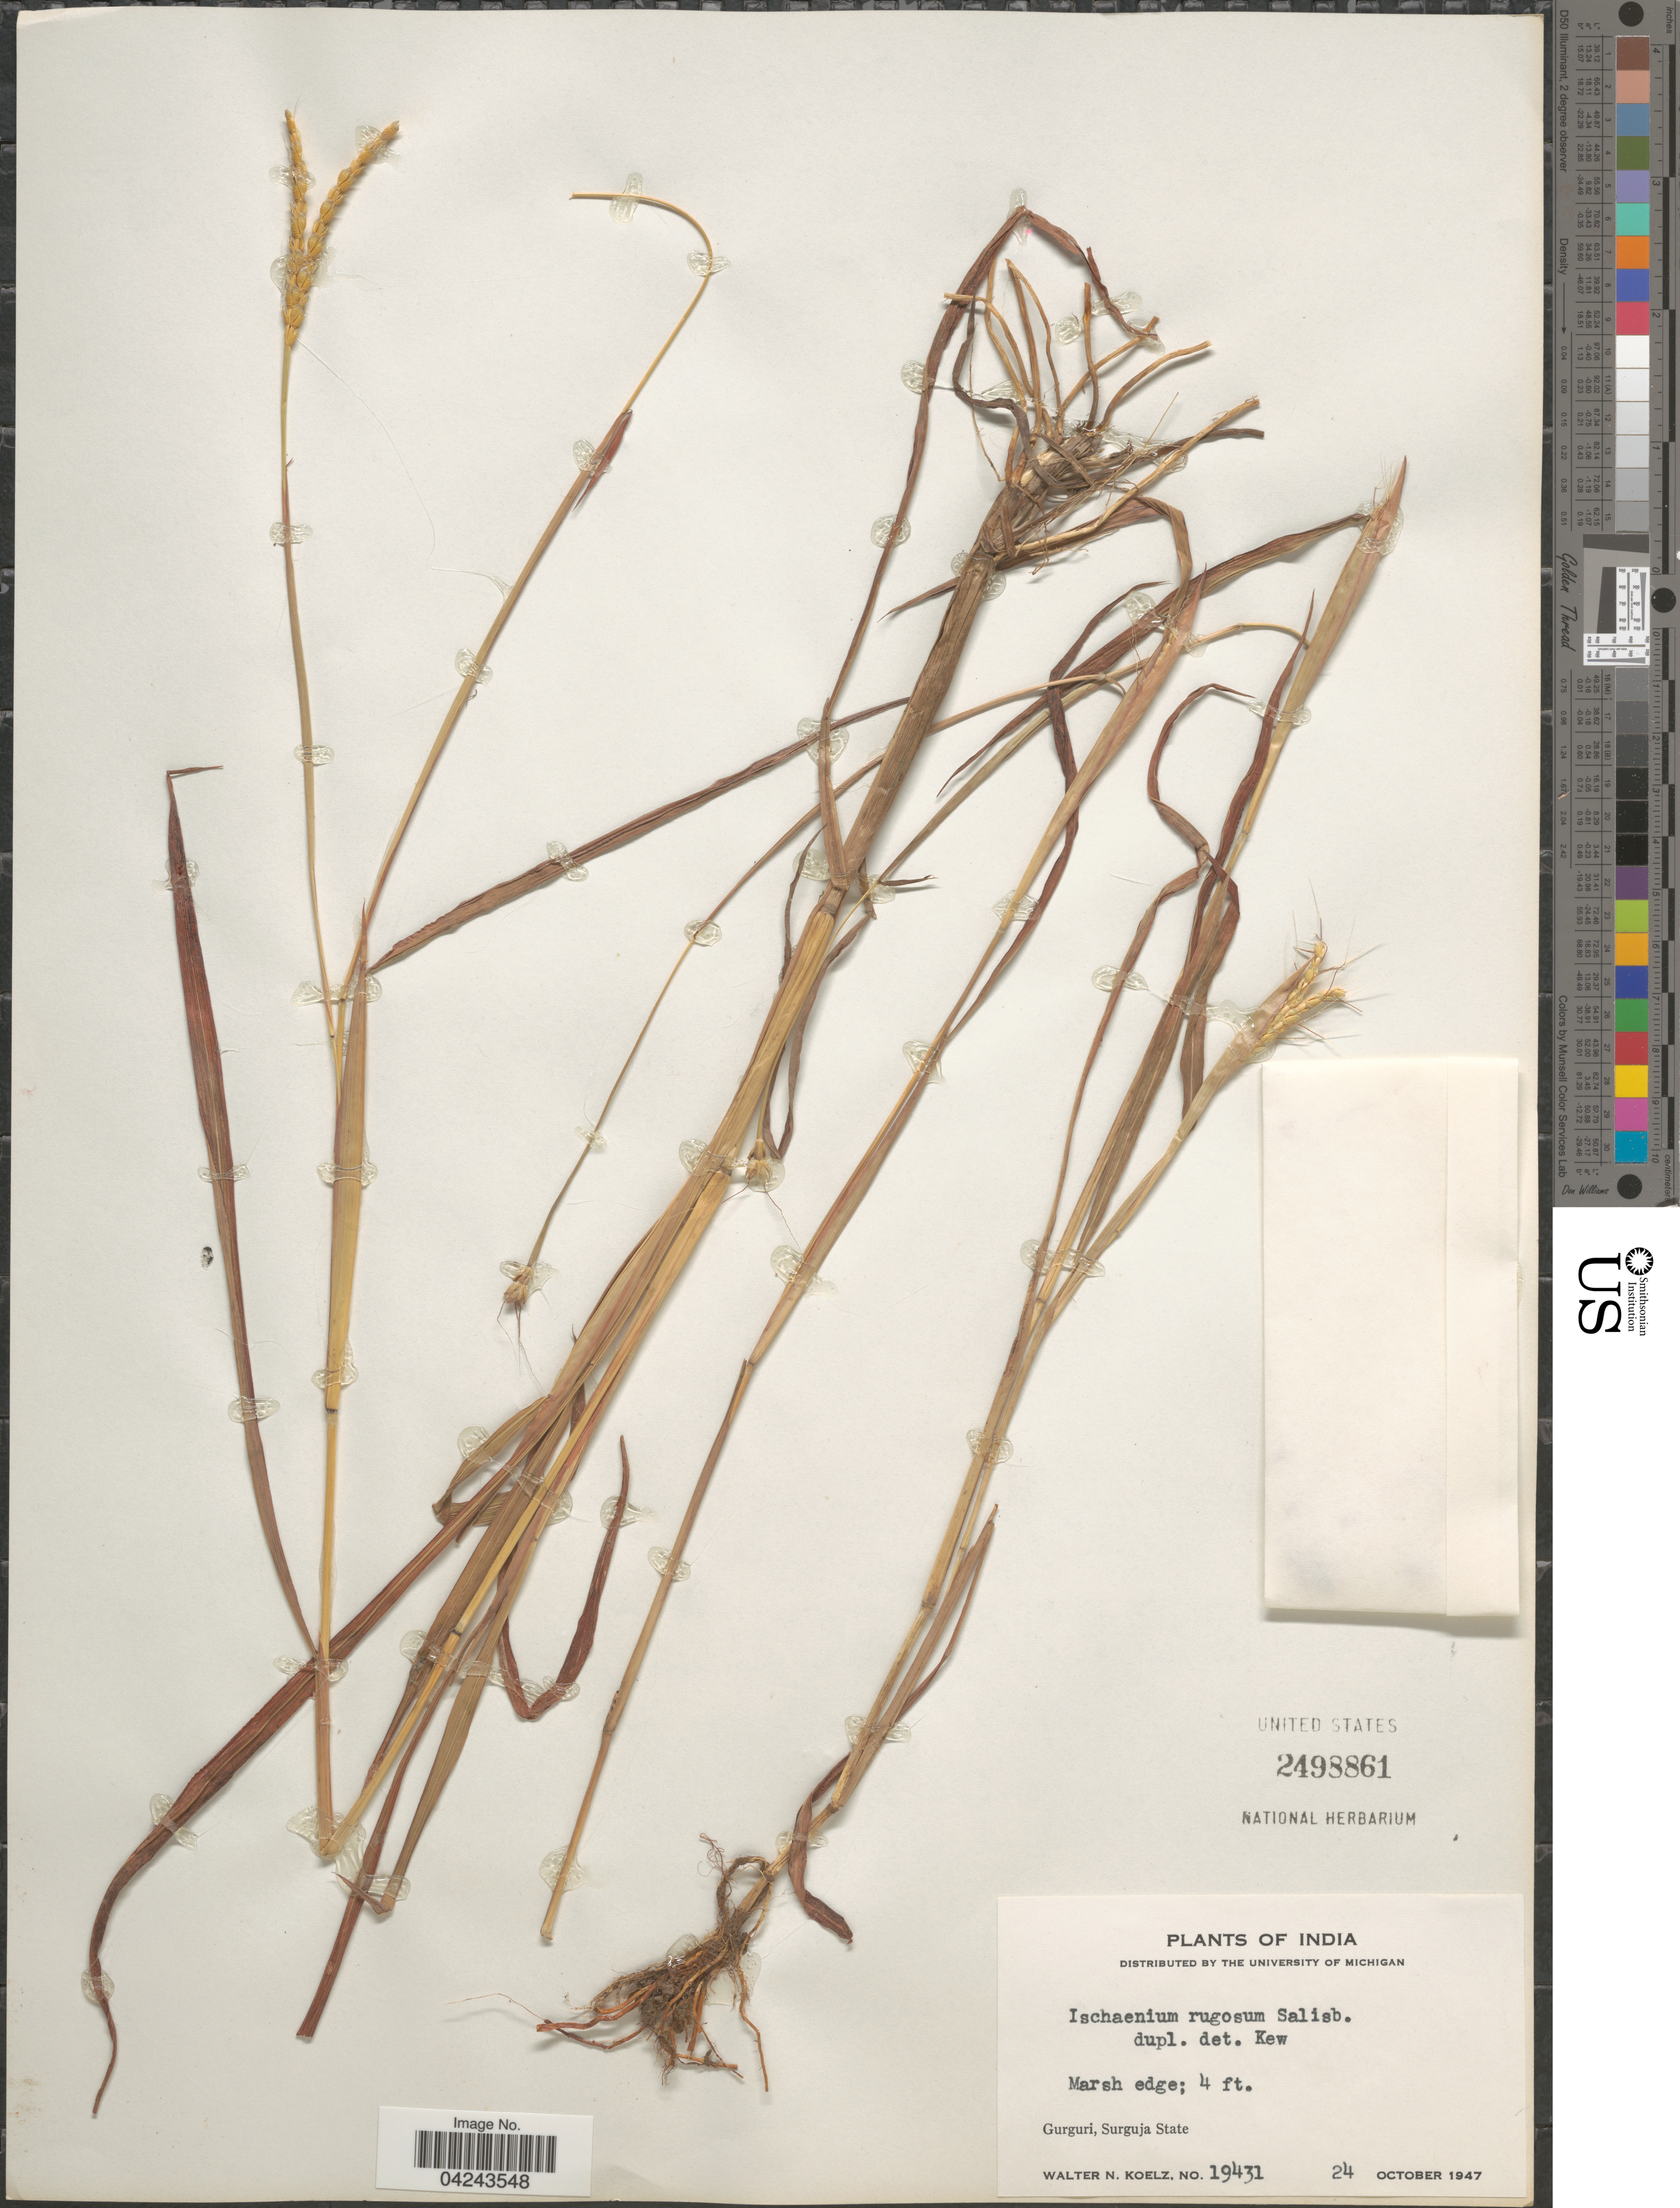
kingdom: Plantae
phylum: Tracheophyta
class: Liliopsida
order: Poales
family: Poaceae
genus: Ischaemum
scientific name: Ischaemum rugosum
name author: Salisb.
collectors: W. N. Koelz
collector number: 19431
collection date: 1947-10-24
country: India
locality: Marsh edge; Gurguri, Surguja State.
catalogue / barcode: US 2498861